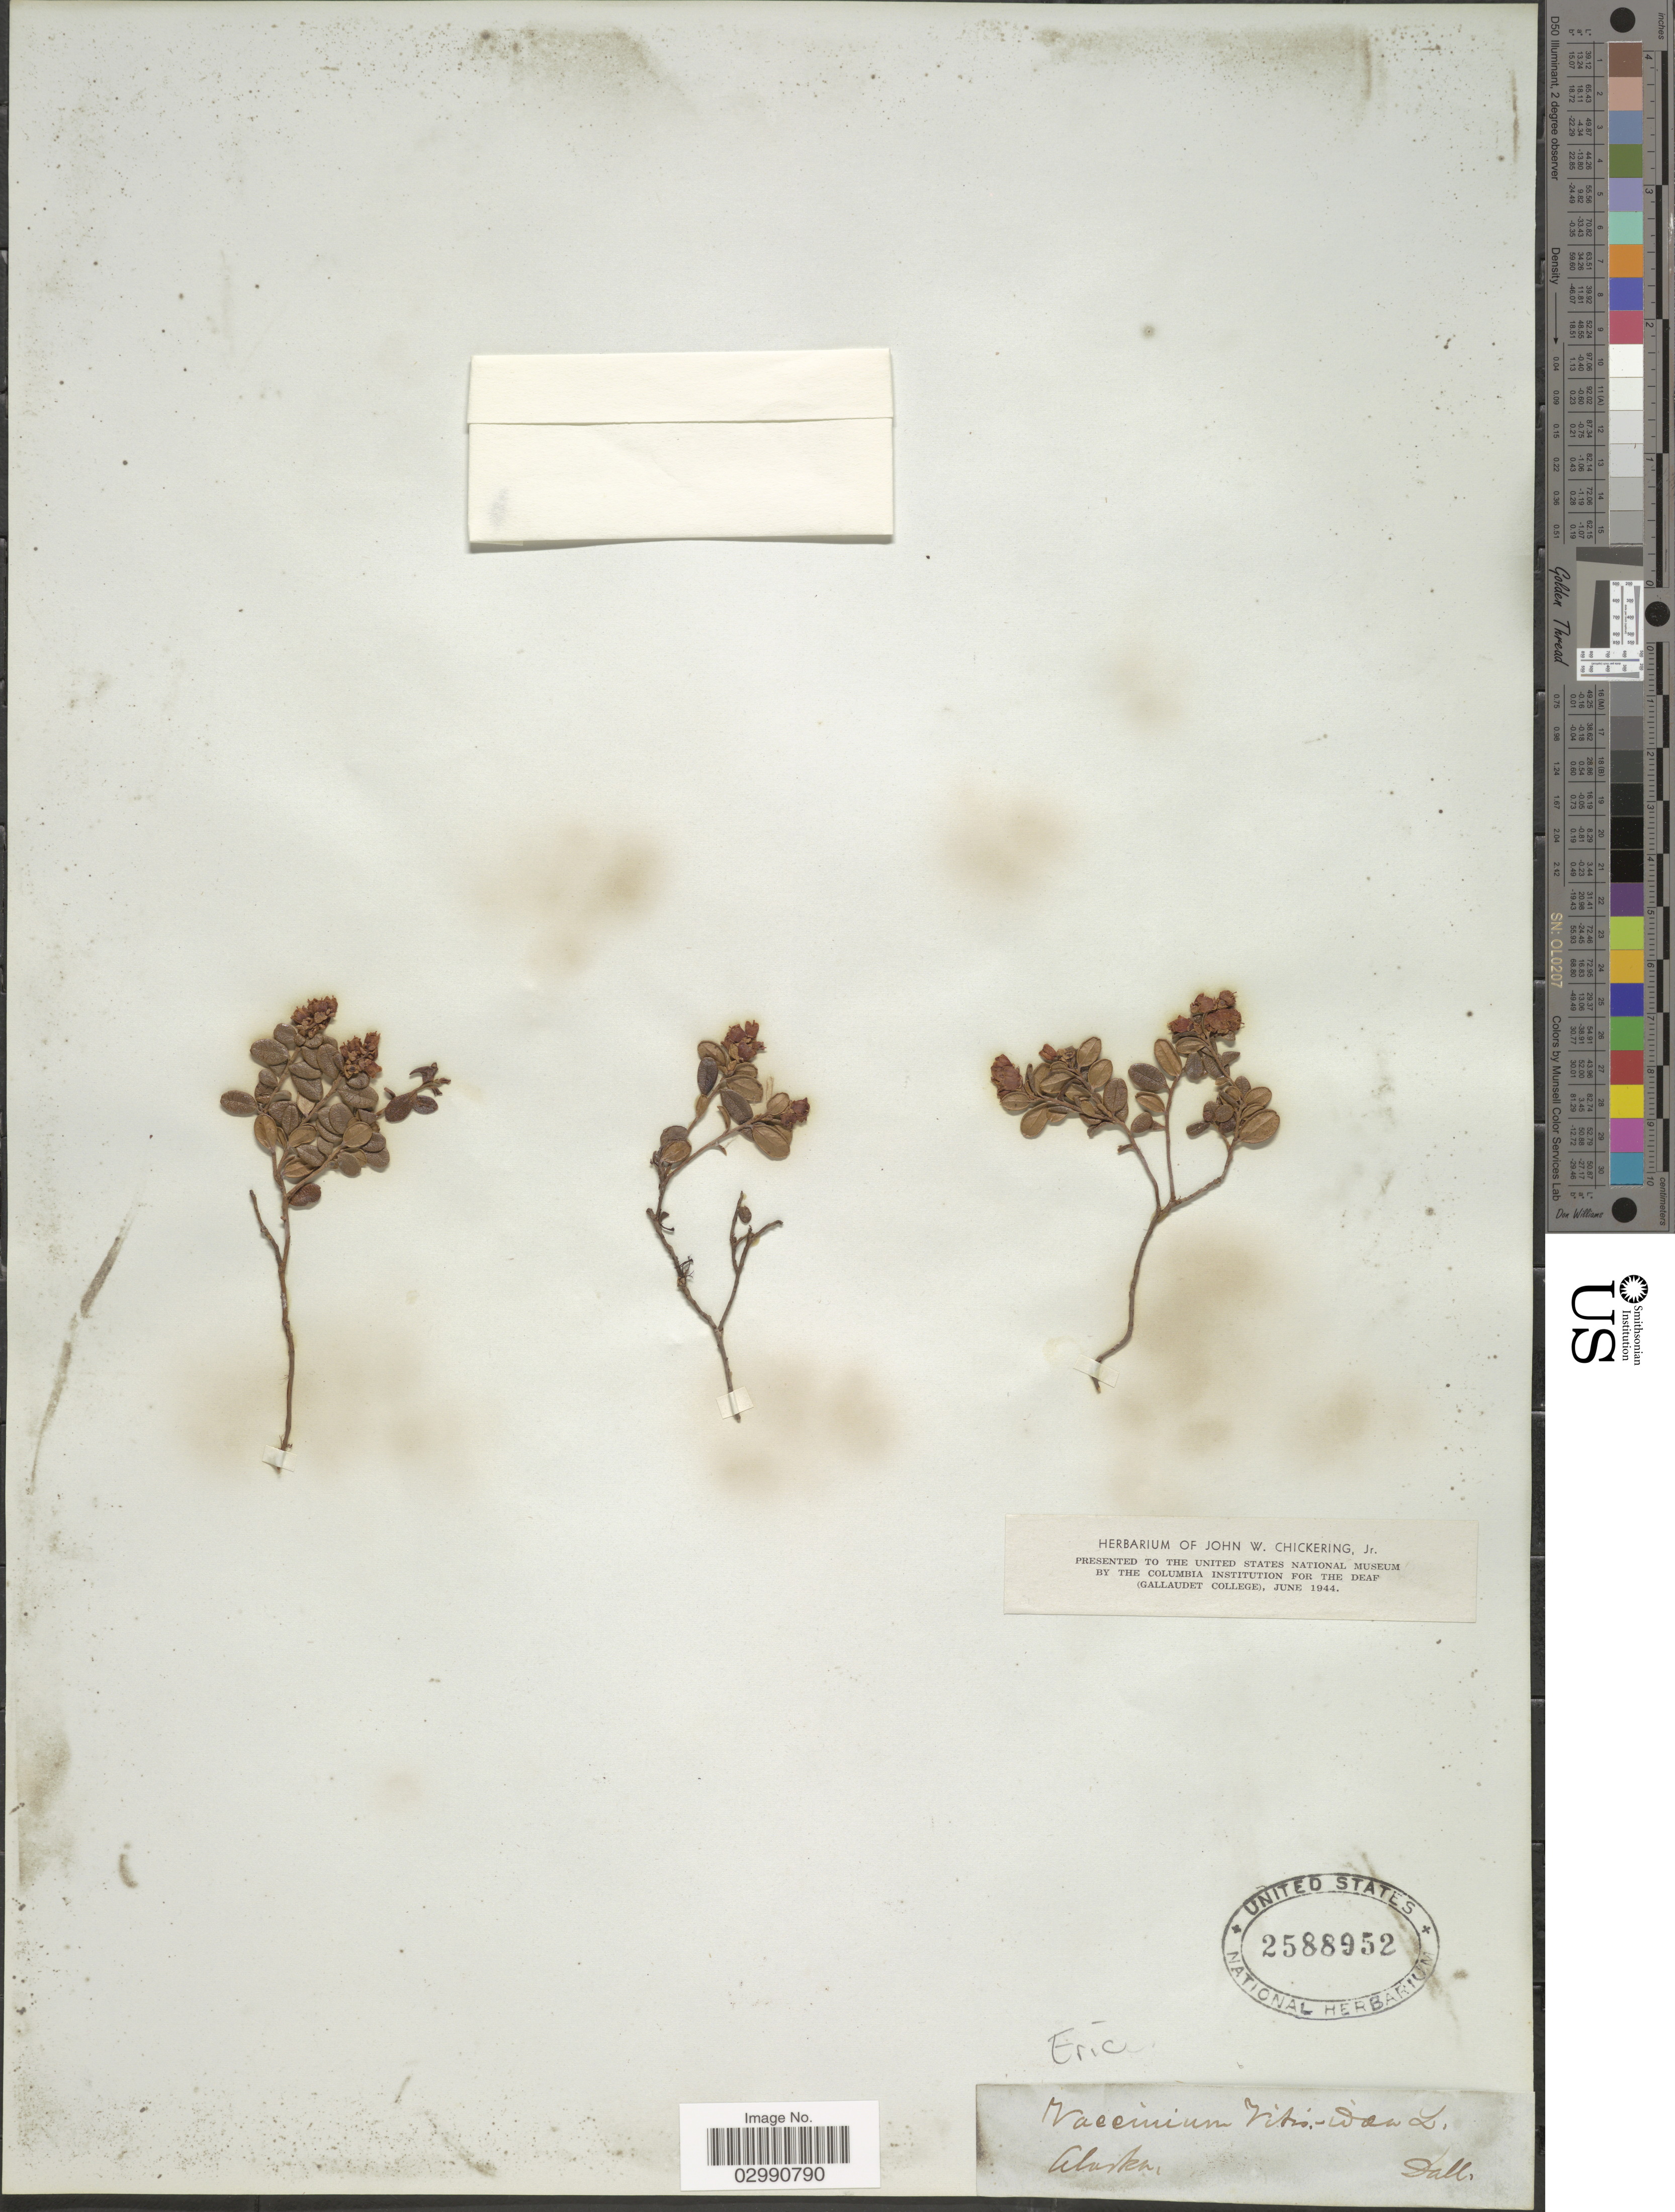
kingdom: Plantae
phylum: Tracheophyta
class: Magnoliopsida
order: Ericales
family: Ericaceae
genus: Vaccinium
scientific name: Vaccinium vitis-idaea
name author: L.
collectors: -. Dall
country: United States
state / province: Alaska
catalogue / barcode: US 2588952